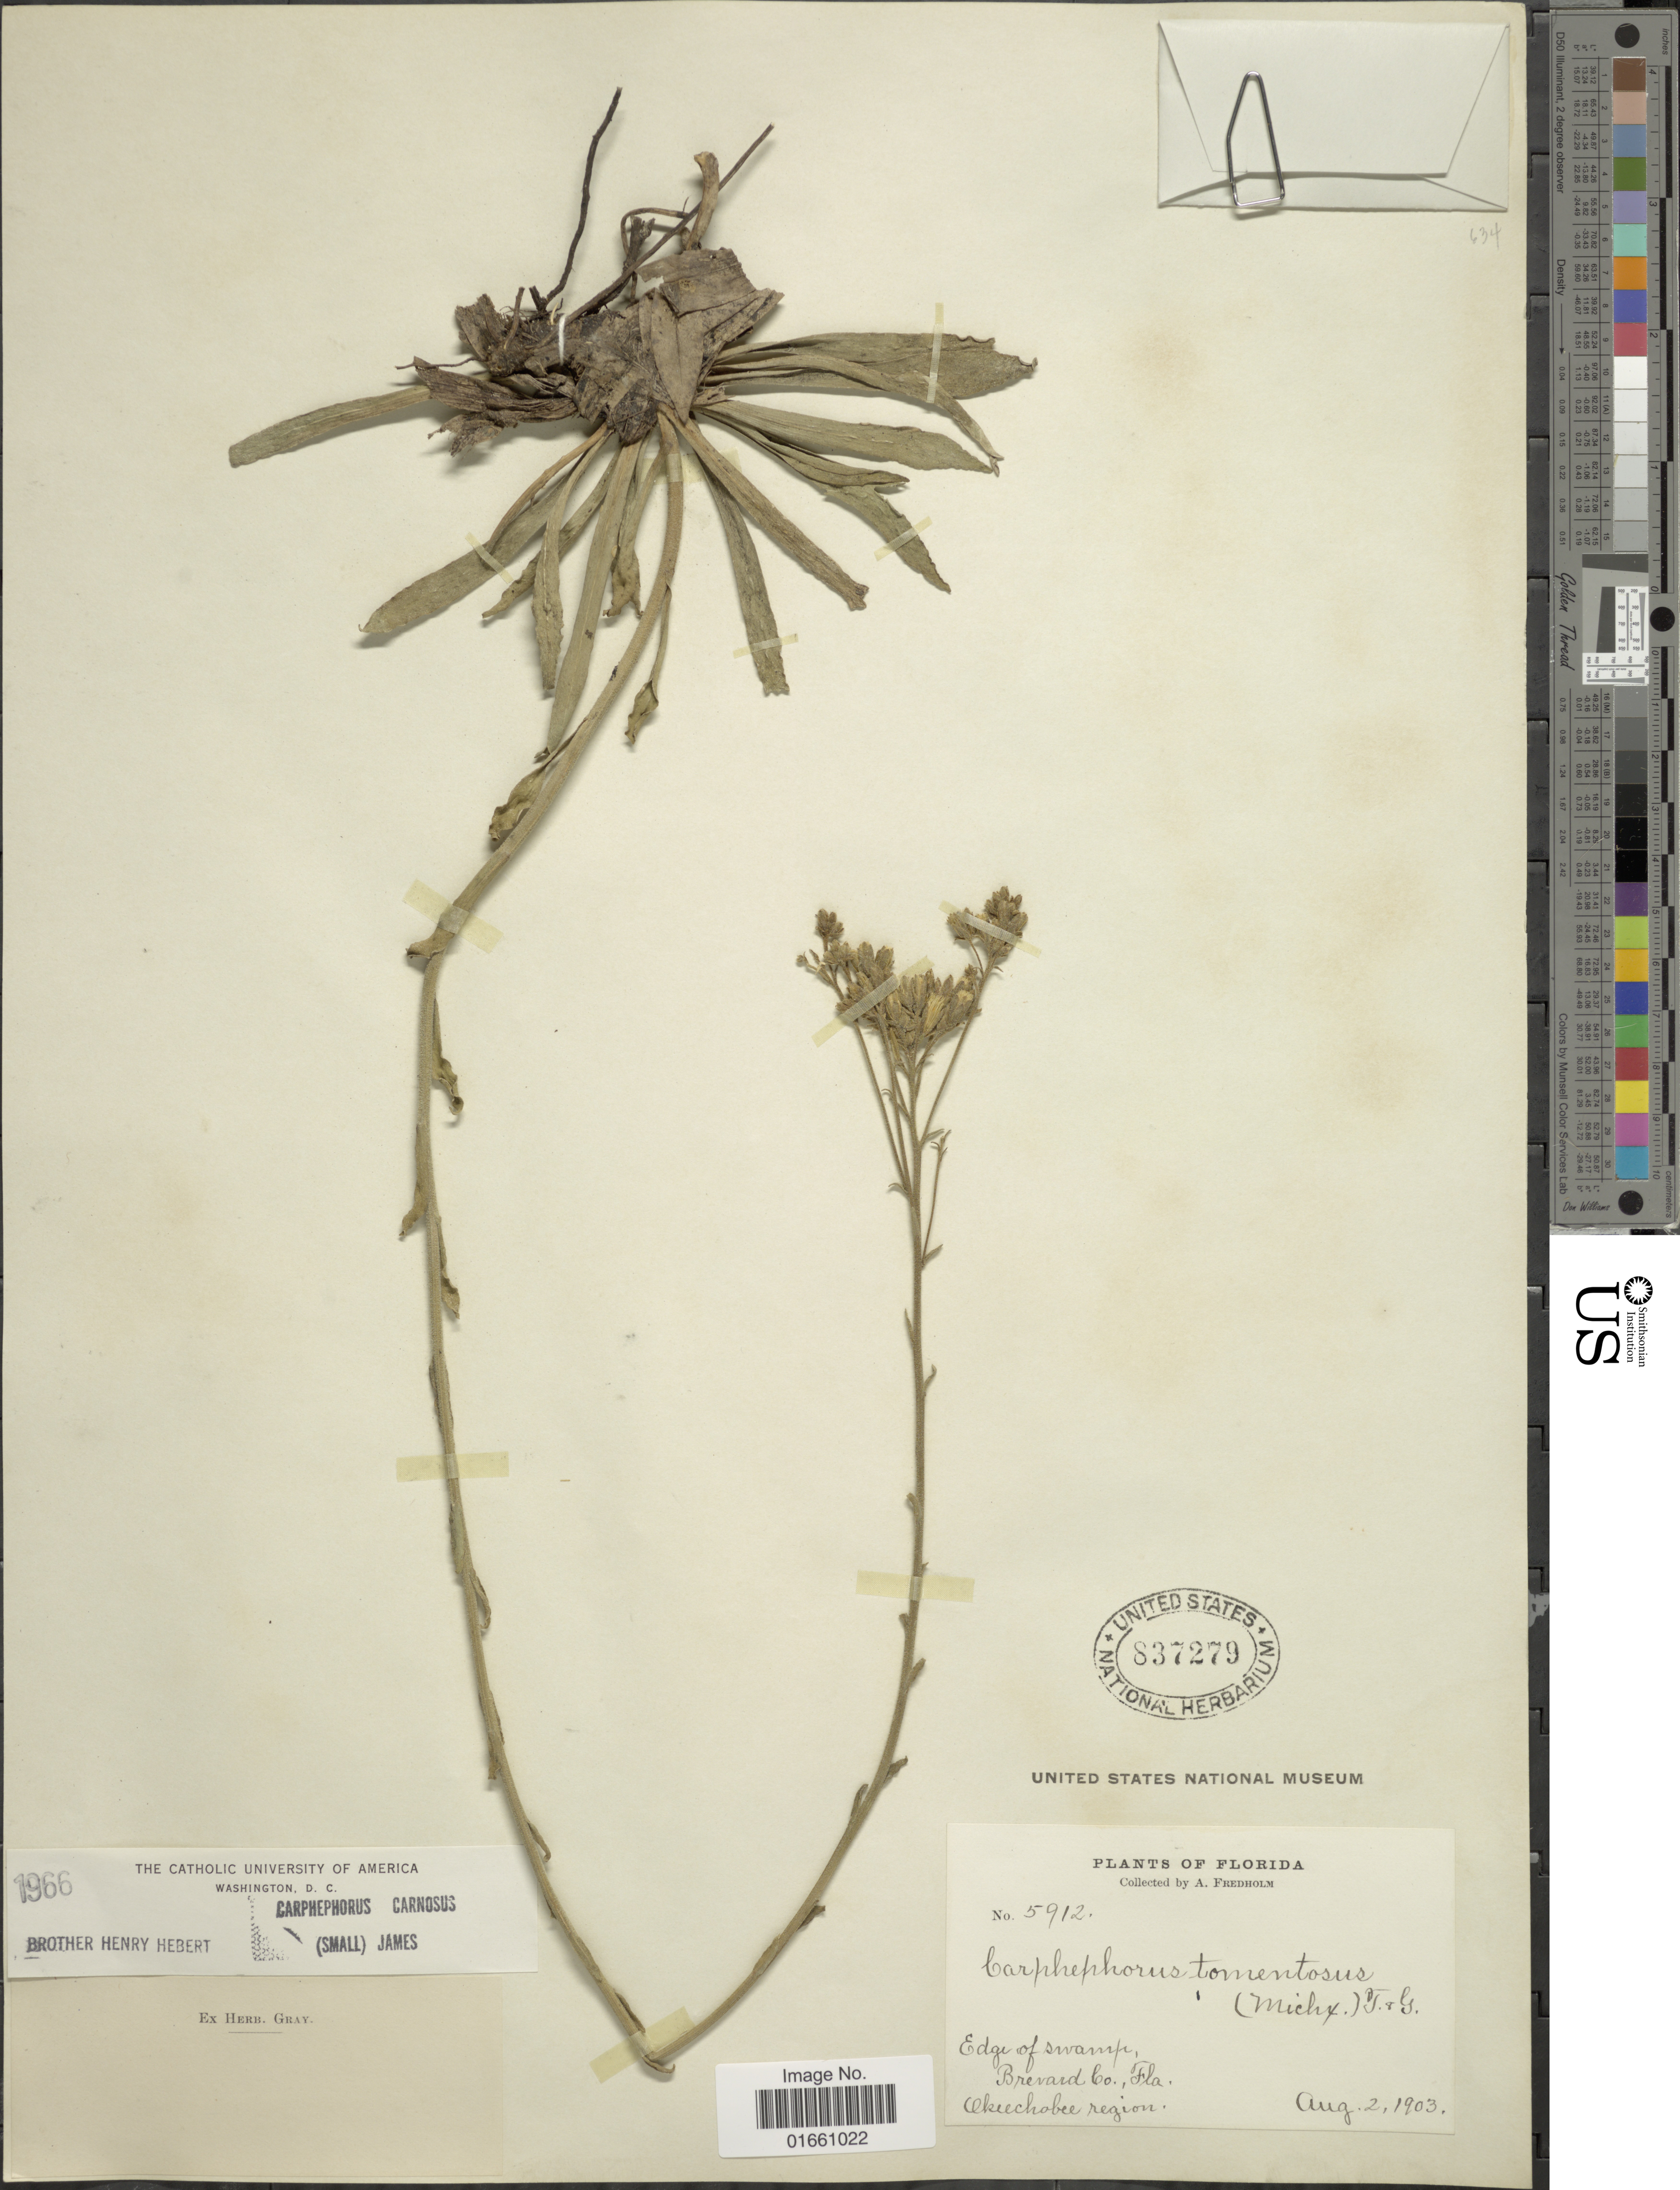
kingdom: Plantae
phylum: Tracheophyta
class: Magnoliopsida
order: Asterales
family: Asteraceae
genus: Litrisa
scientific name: Litrisa carnosa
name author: Small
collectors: A. Fredholm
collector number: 5912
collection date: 1903-08-02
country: United States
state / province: Florida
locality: Edge of swamp, Brevard Co. Okeechobee region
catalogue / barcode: US 837279